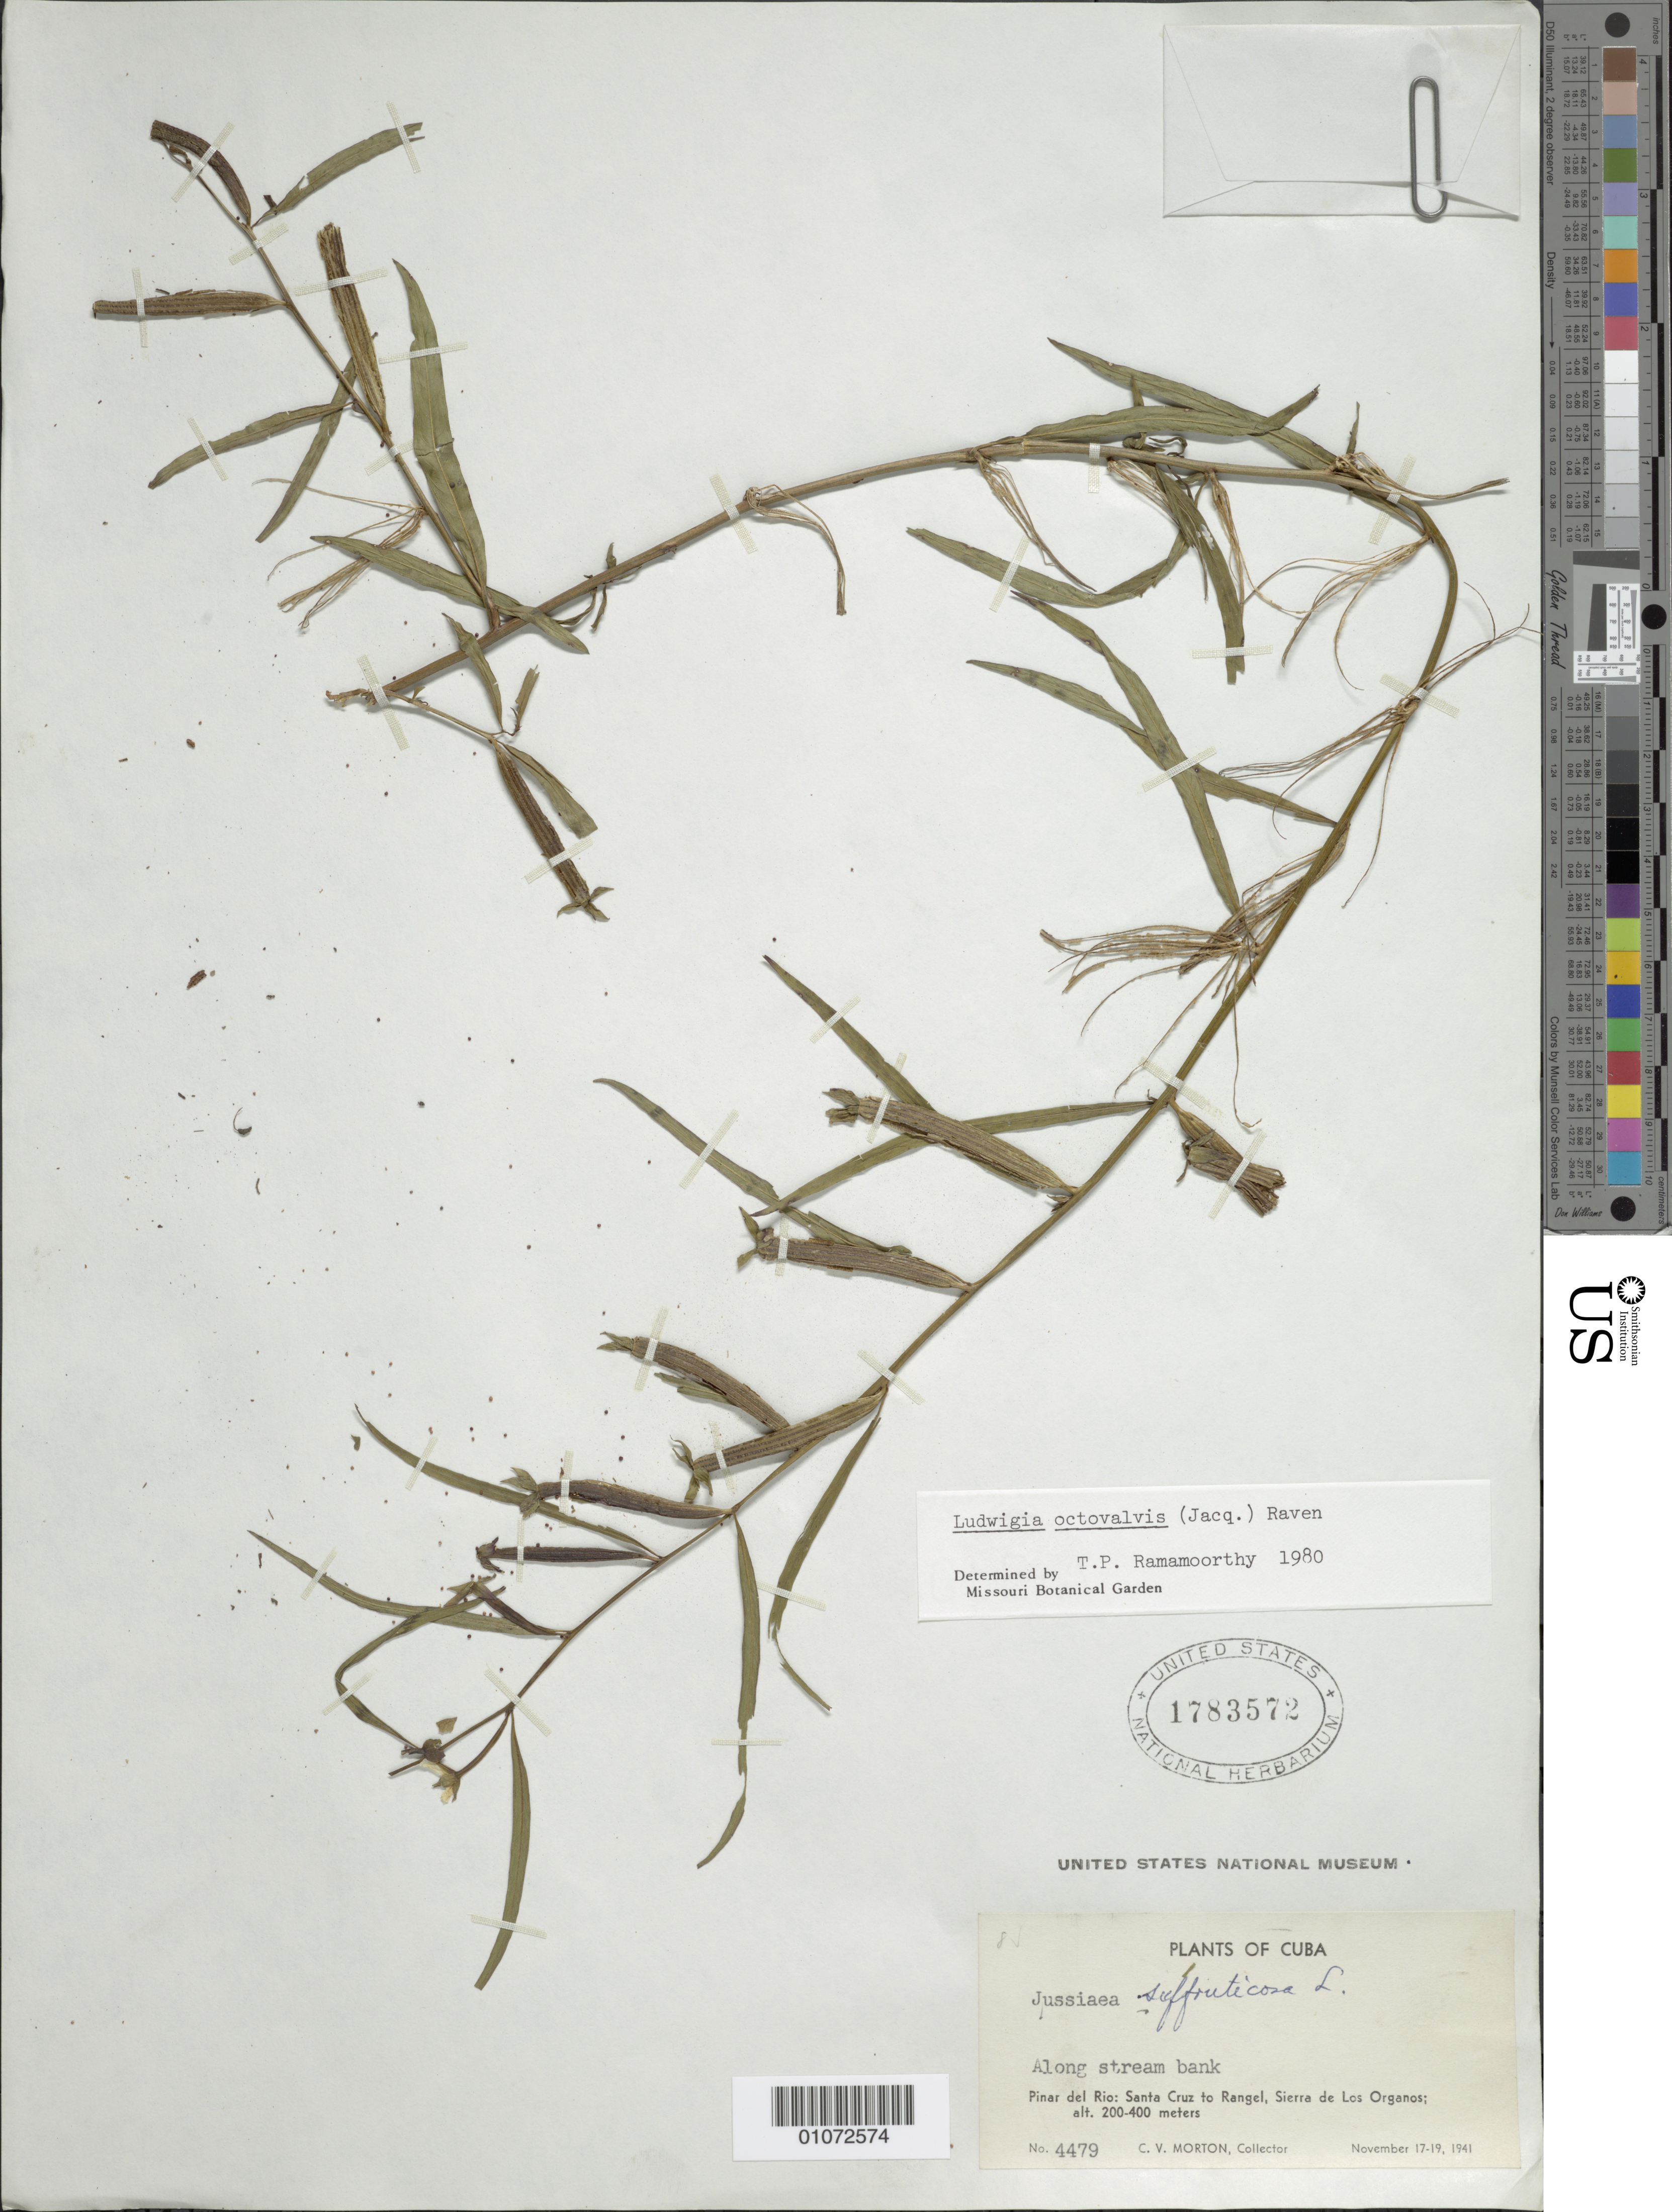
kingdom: Plantae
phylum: Tracheophyta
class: Magnoliopsida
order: Myrtales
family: Onagraceae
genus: Ludwigia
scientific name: Ludwigia octovalvis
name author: (Jacq.) P.H. Raven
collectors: C. V. Morton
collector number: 4479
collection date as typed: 17 Nov 1941 to 19 Nov 1941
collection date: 1941-11-17/1941-11-19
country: Cuba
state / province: Pinar del Rio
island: Cuba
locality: Santa Cruz to Rangel, Sierra de Los Oranos, along stream bank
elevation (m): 200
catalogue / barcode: US 1783572